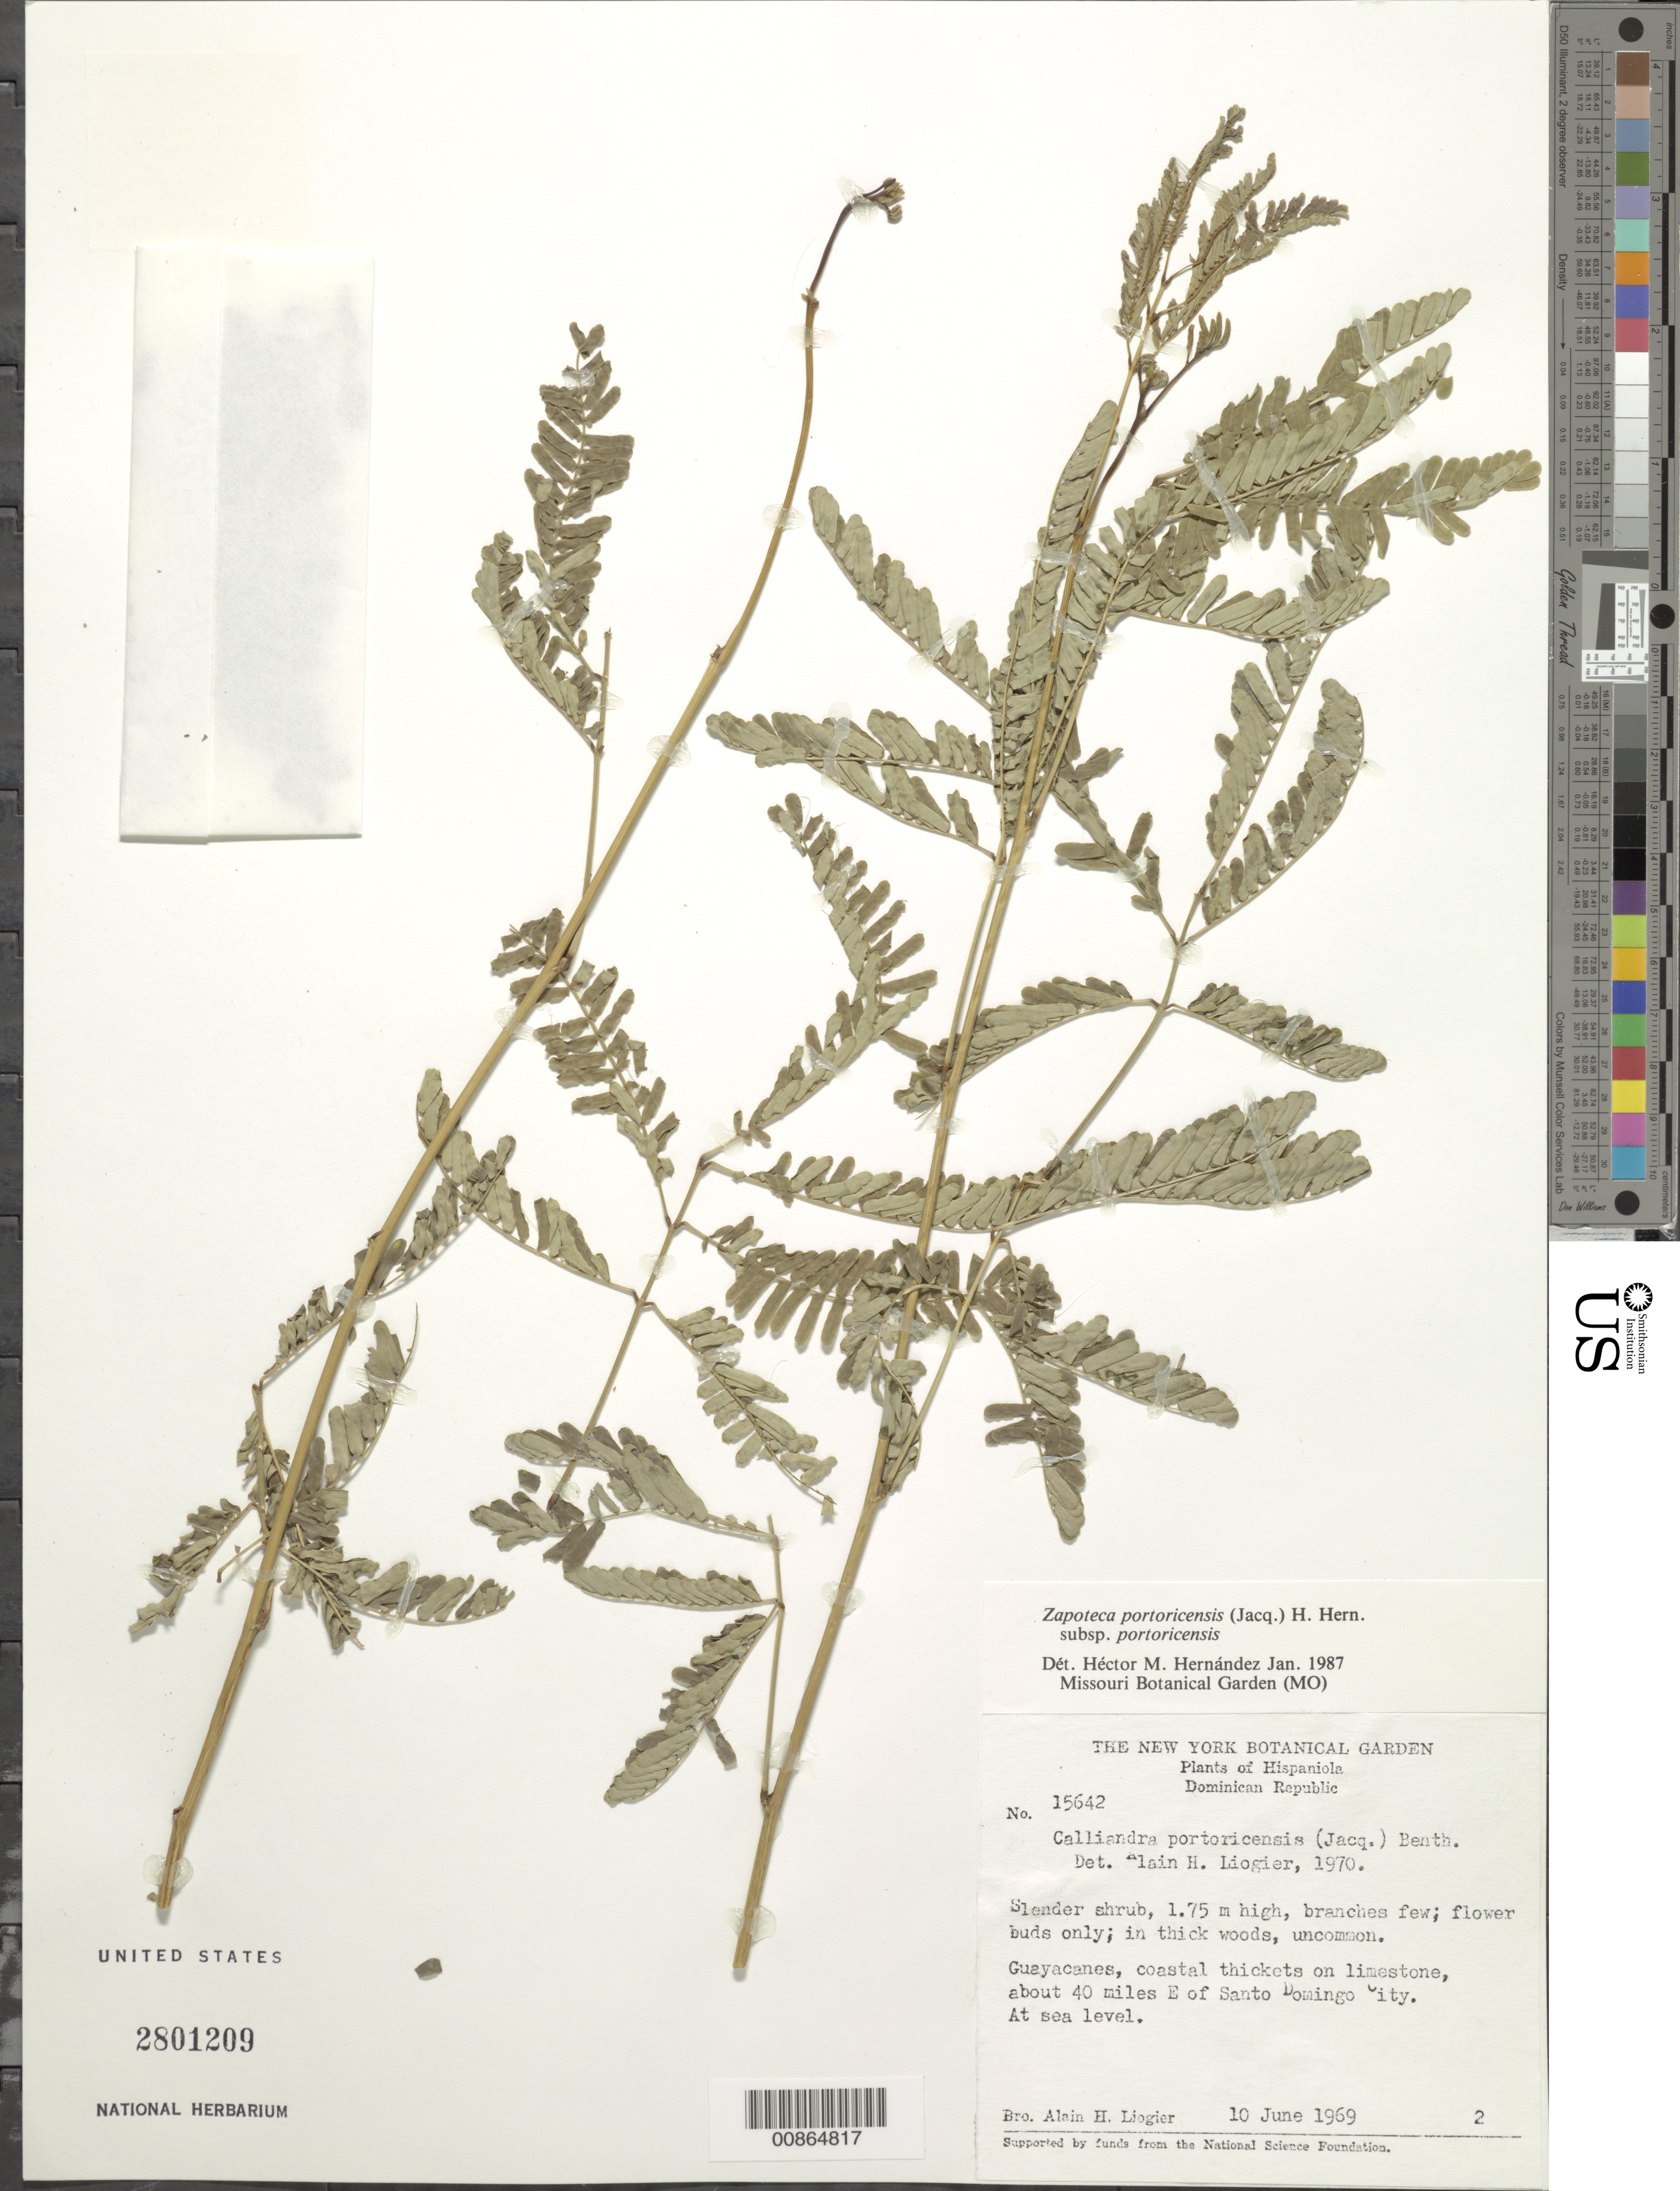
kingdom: Plantae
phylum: Tracheophyta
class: Magnoliopsida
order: Fabales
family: Fabaceae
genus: Zapoteca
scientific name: Zapoteca portoricensis subsp. portoricensis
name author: (Jacq.) H.M. Hern.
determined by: Hernandez, H. M., (MO), Missouri Botanical Garden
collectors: A. H. Liogier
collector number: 15642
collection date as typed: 10 Jun 1969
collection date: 1969-06-10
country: Dominican Republic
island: Hispaniola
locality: Guayacanes, coastal thickets on limestone, about 40 miles E of Santo Domingo City.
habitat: In thick woods.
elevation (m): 0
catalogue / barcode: US 2801209